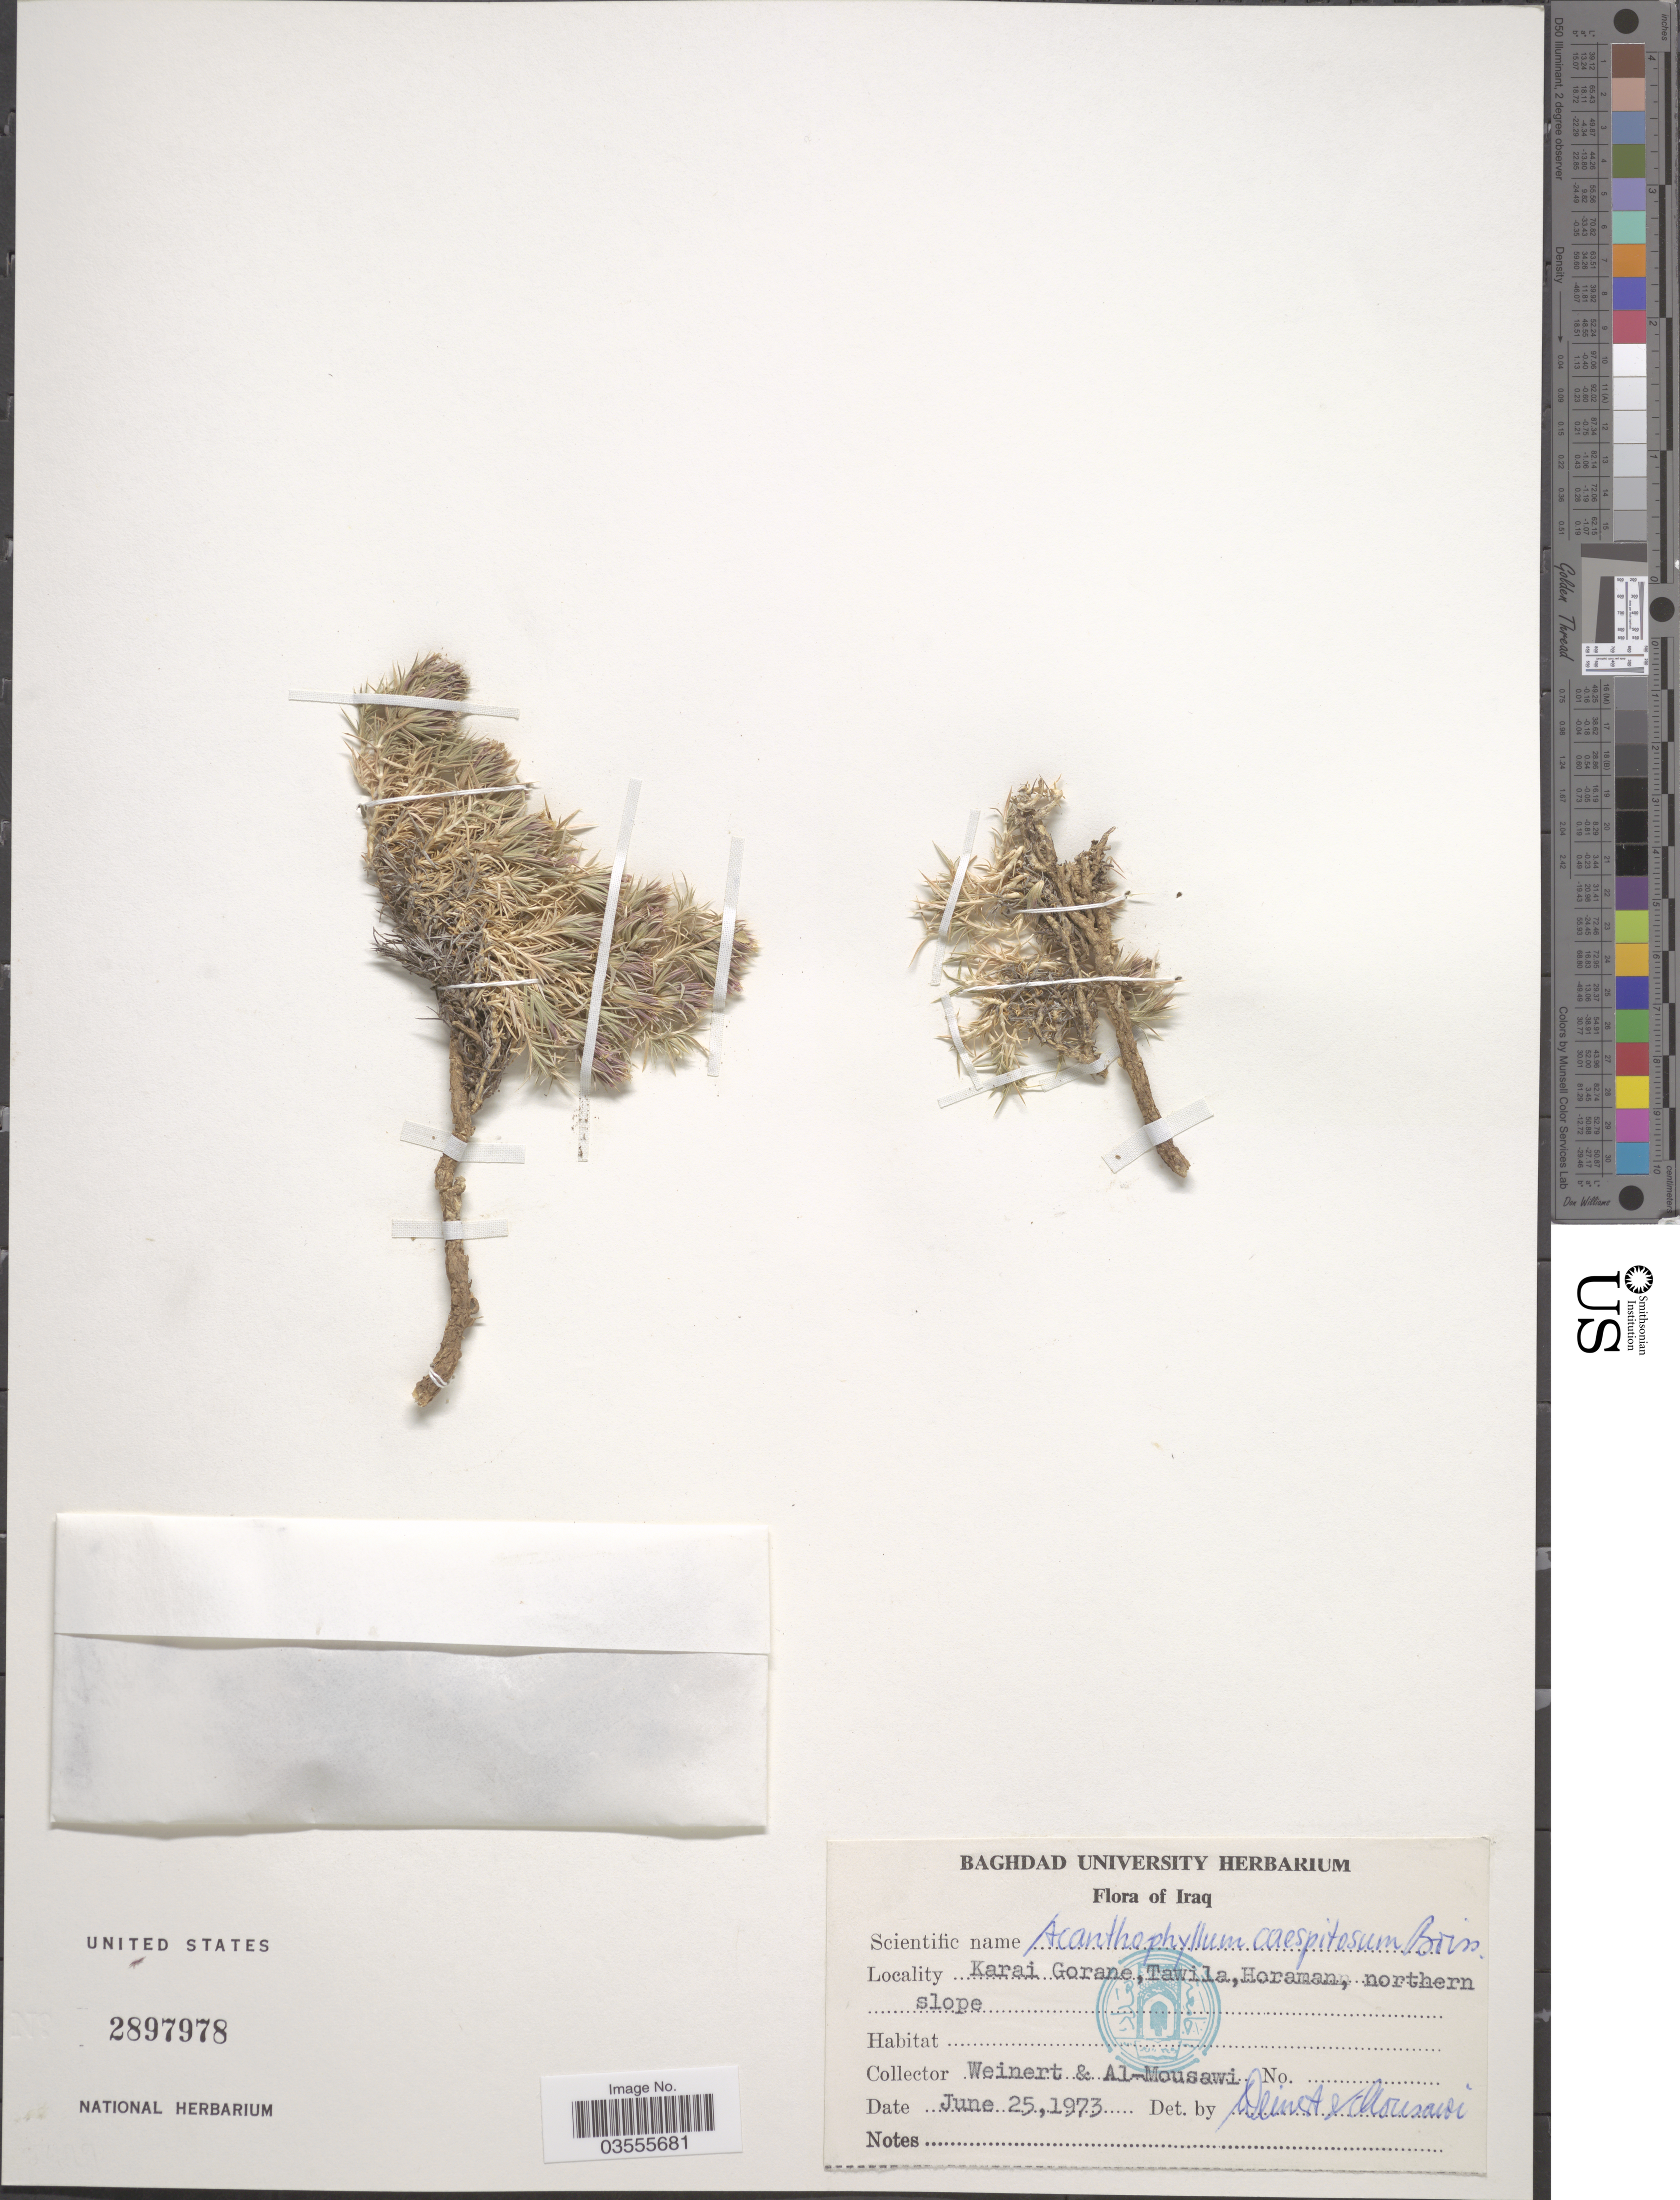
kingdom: Plantae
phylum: Tracheophyta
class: Magnoliopsida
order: Caryophyllales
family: Caryophyllaceae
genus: Acanthophyllum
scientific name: Acanthophyllum caespitosum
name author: Boiss.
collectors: Weinert, -- & A. Mousawi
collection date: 1973-06-25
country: Iraq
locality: Karai Gorane, Tawila, Horaman, northern slope.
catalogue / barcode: US 2897978